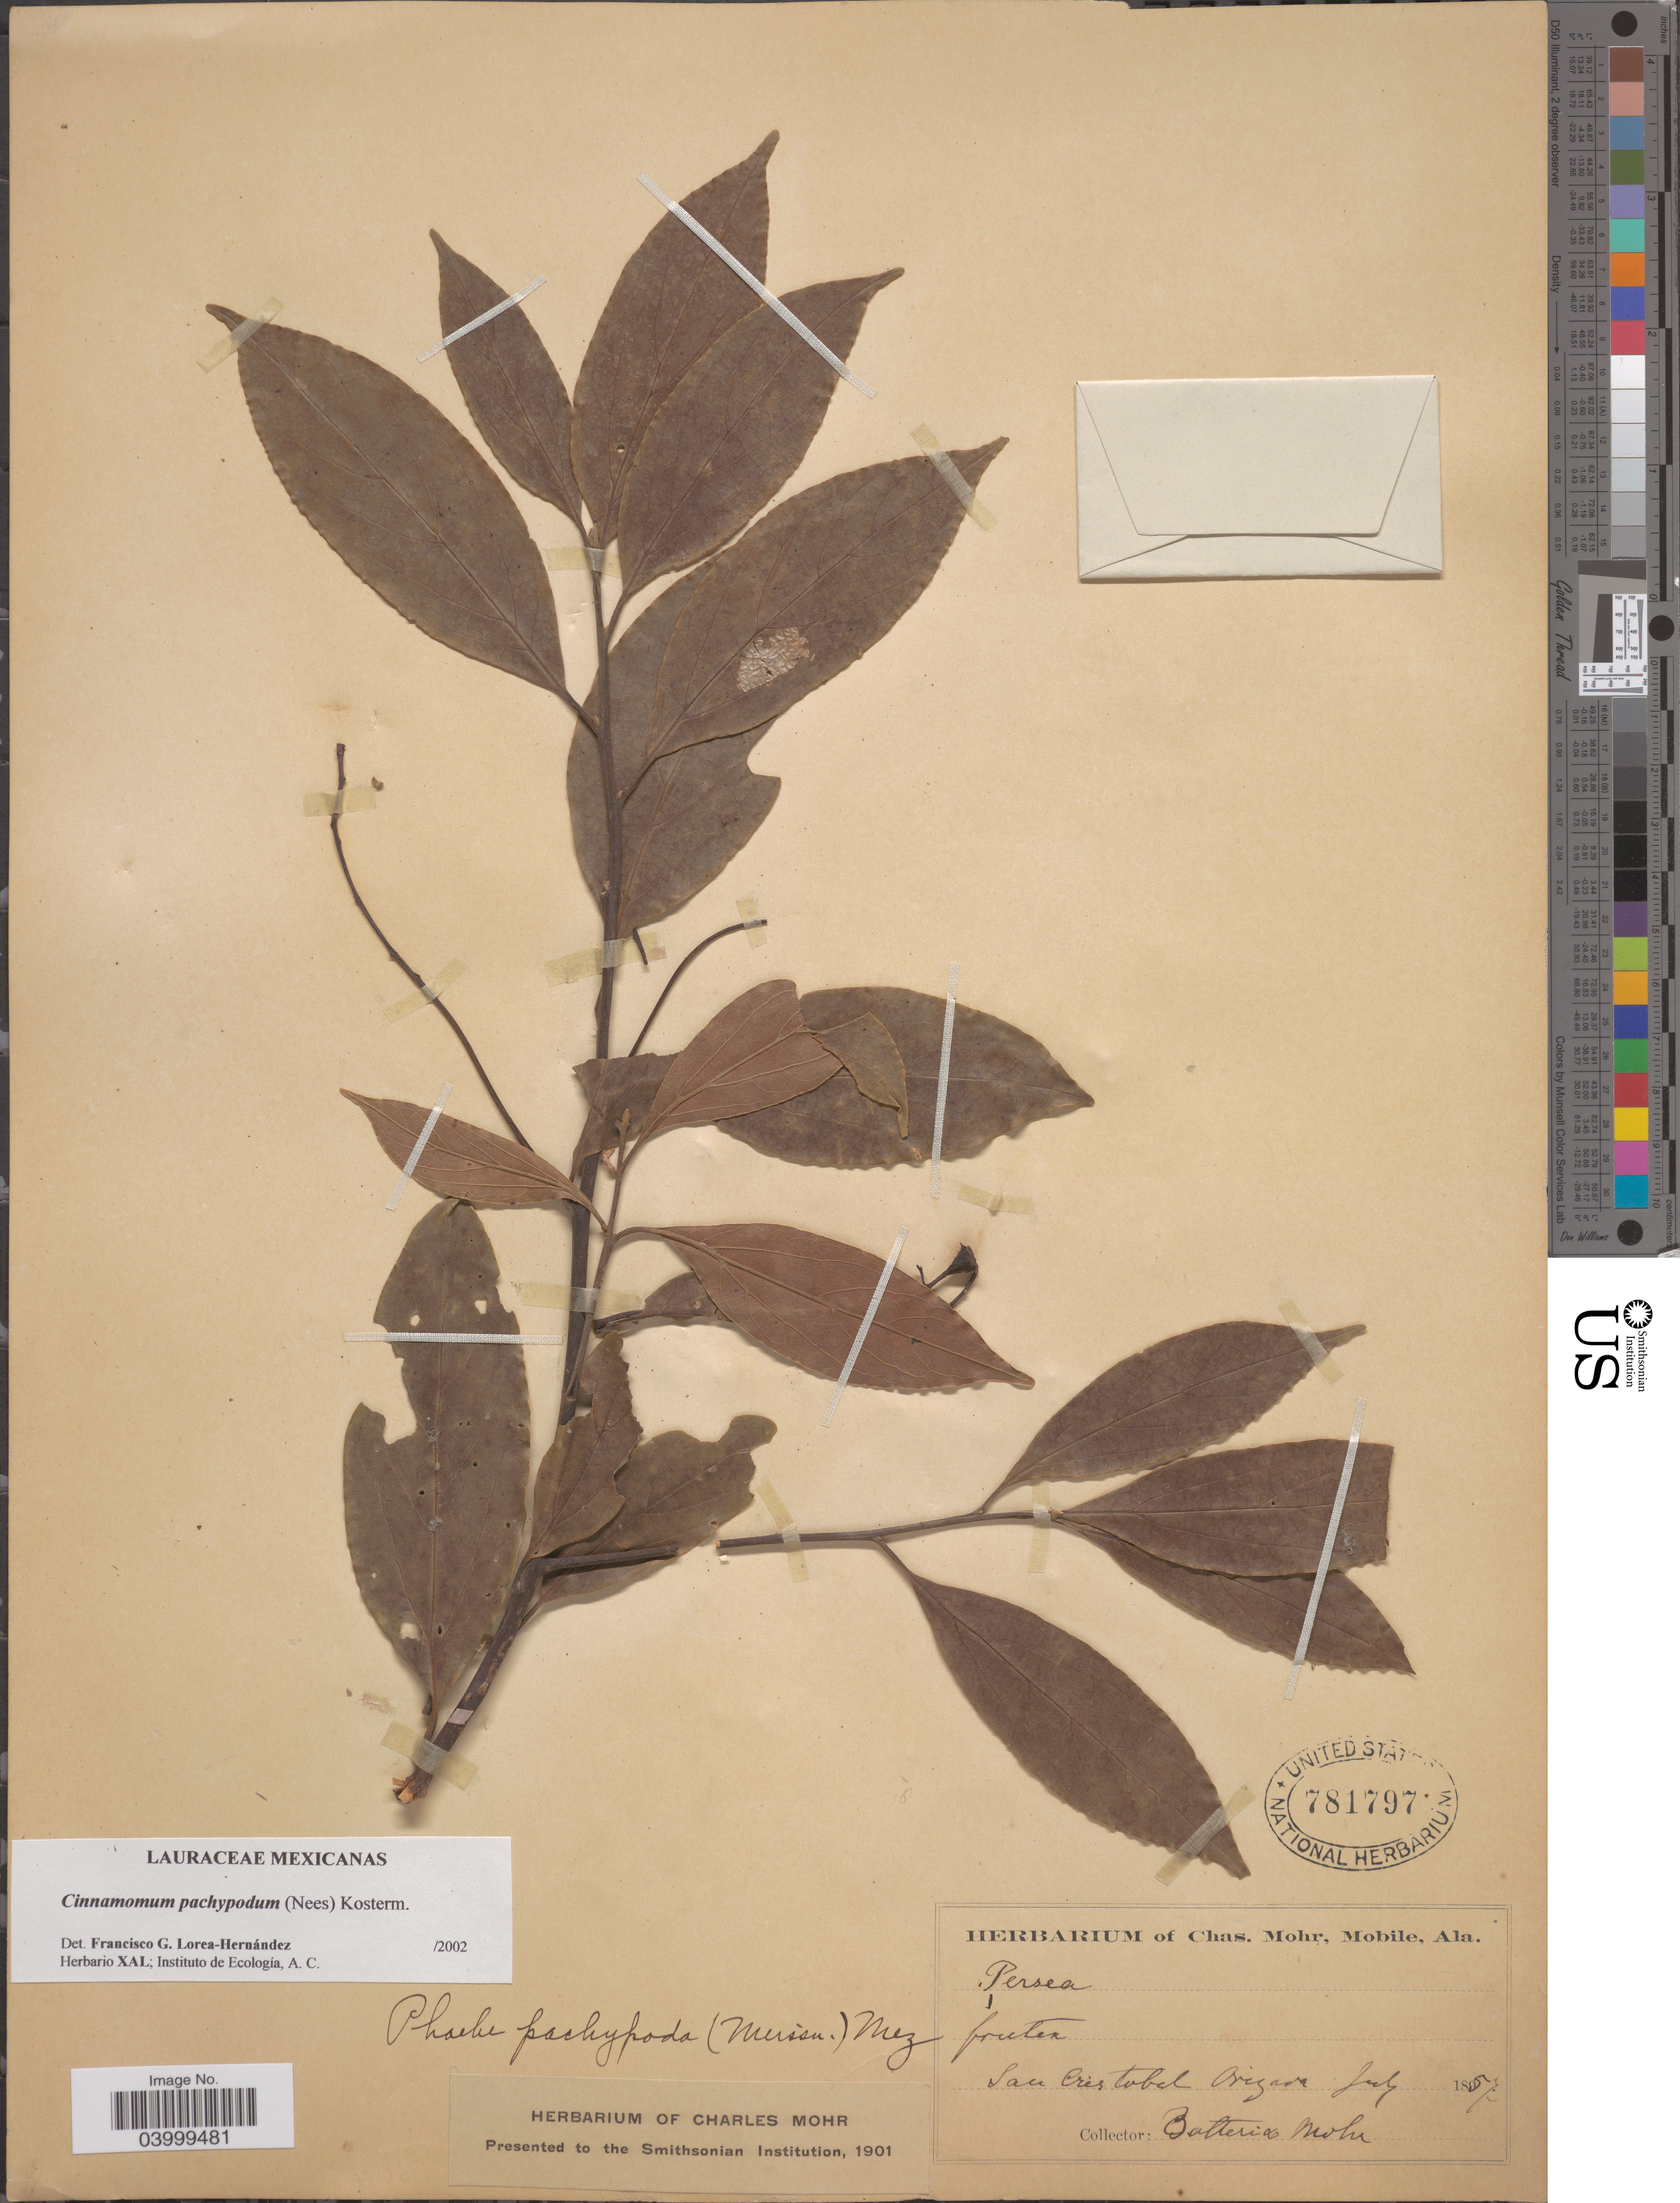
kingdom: Plantae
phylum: Tracheophyta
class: Magnoliopsida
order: Laurales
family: Lauraceae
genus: Cinnamomum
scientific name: Cinnamomum pachypodum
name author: (Nees) Kosterm.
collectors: -. Botteri & Mohr, --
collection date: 1857-07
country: Mexico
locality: San Cristobal, Orizava.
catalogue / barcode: US 781797